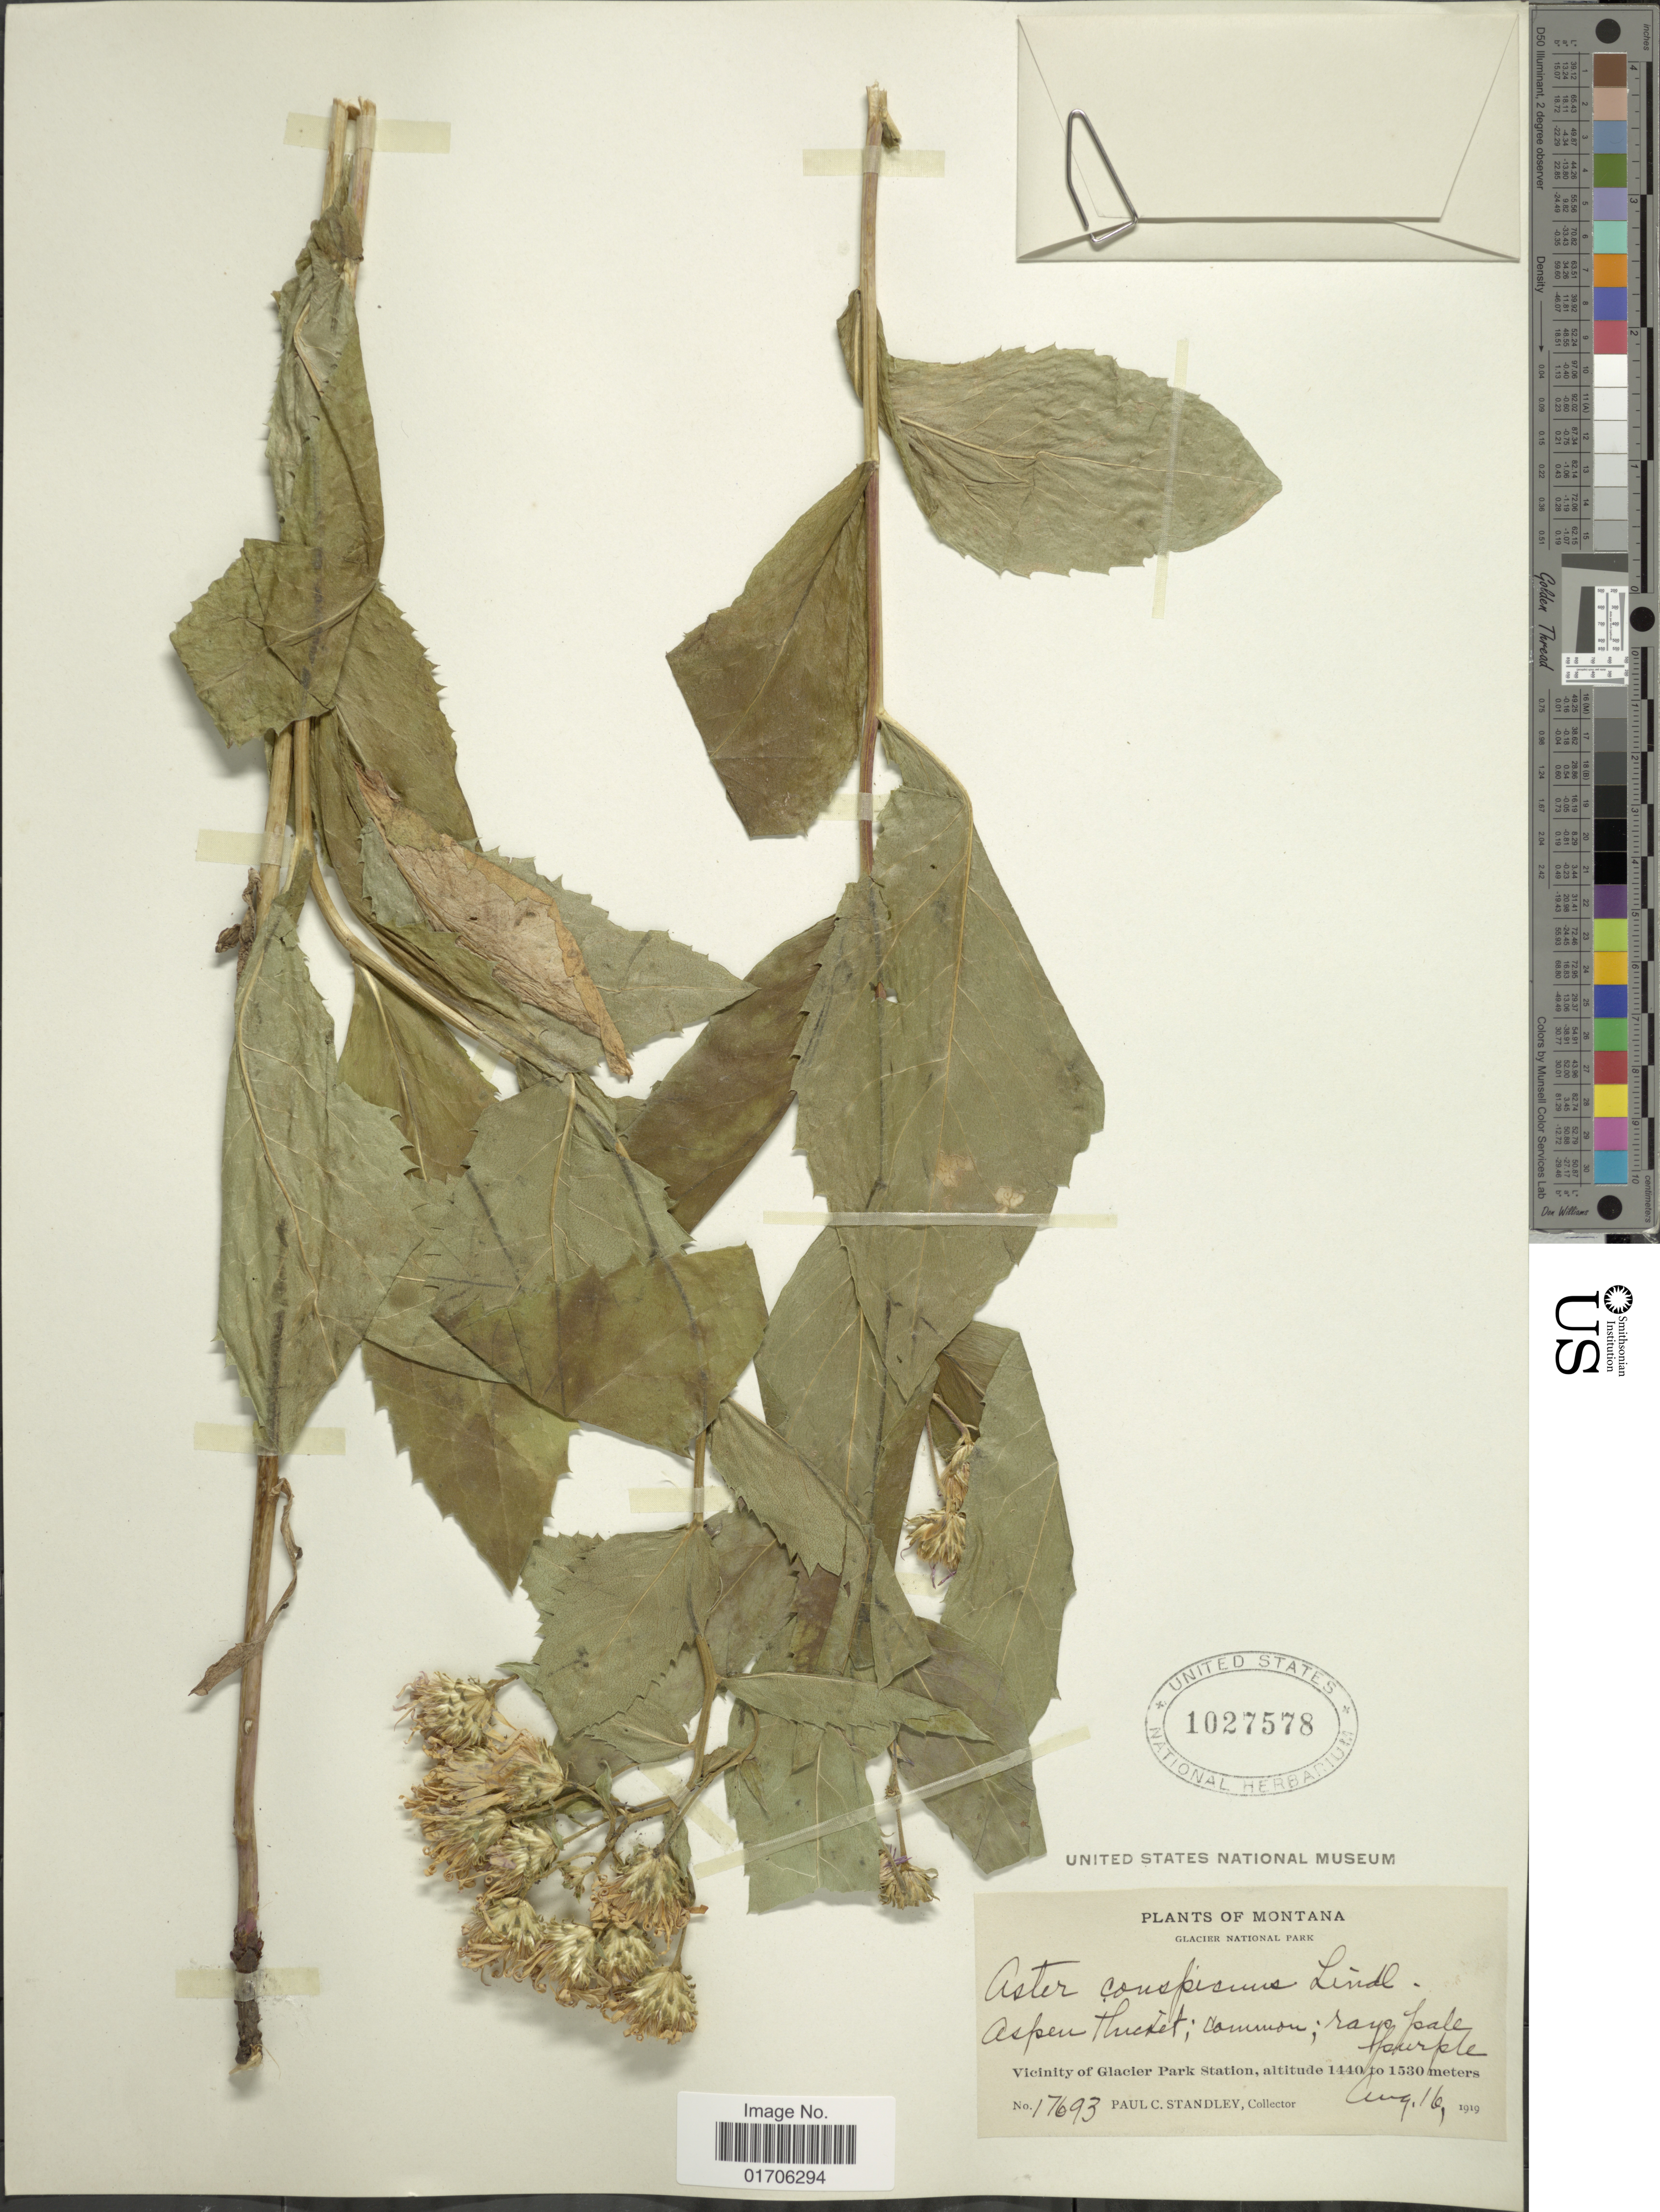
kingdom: Plantae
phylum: Tracheophyta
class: Magnoliopsida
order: Asterales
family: Asteraceae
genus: Eurybia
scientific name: Eurybia conspicua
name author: (Lindl.) G.L. Nesom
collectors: P. C. Standley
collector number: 17693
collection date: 1919-08-16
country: United States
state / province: Montana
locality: Glacier National Park. Vicinity of Glacier Park Station.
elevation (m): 1440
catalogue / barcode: US 1027578